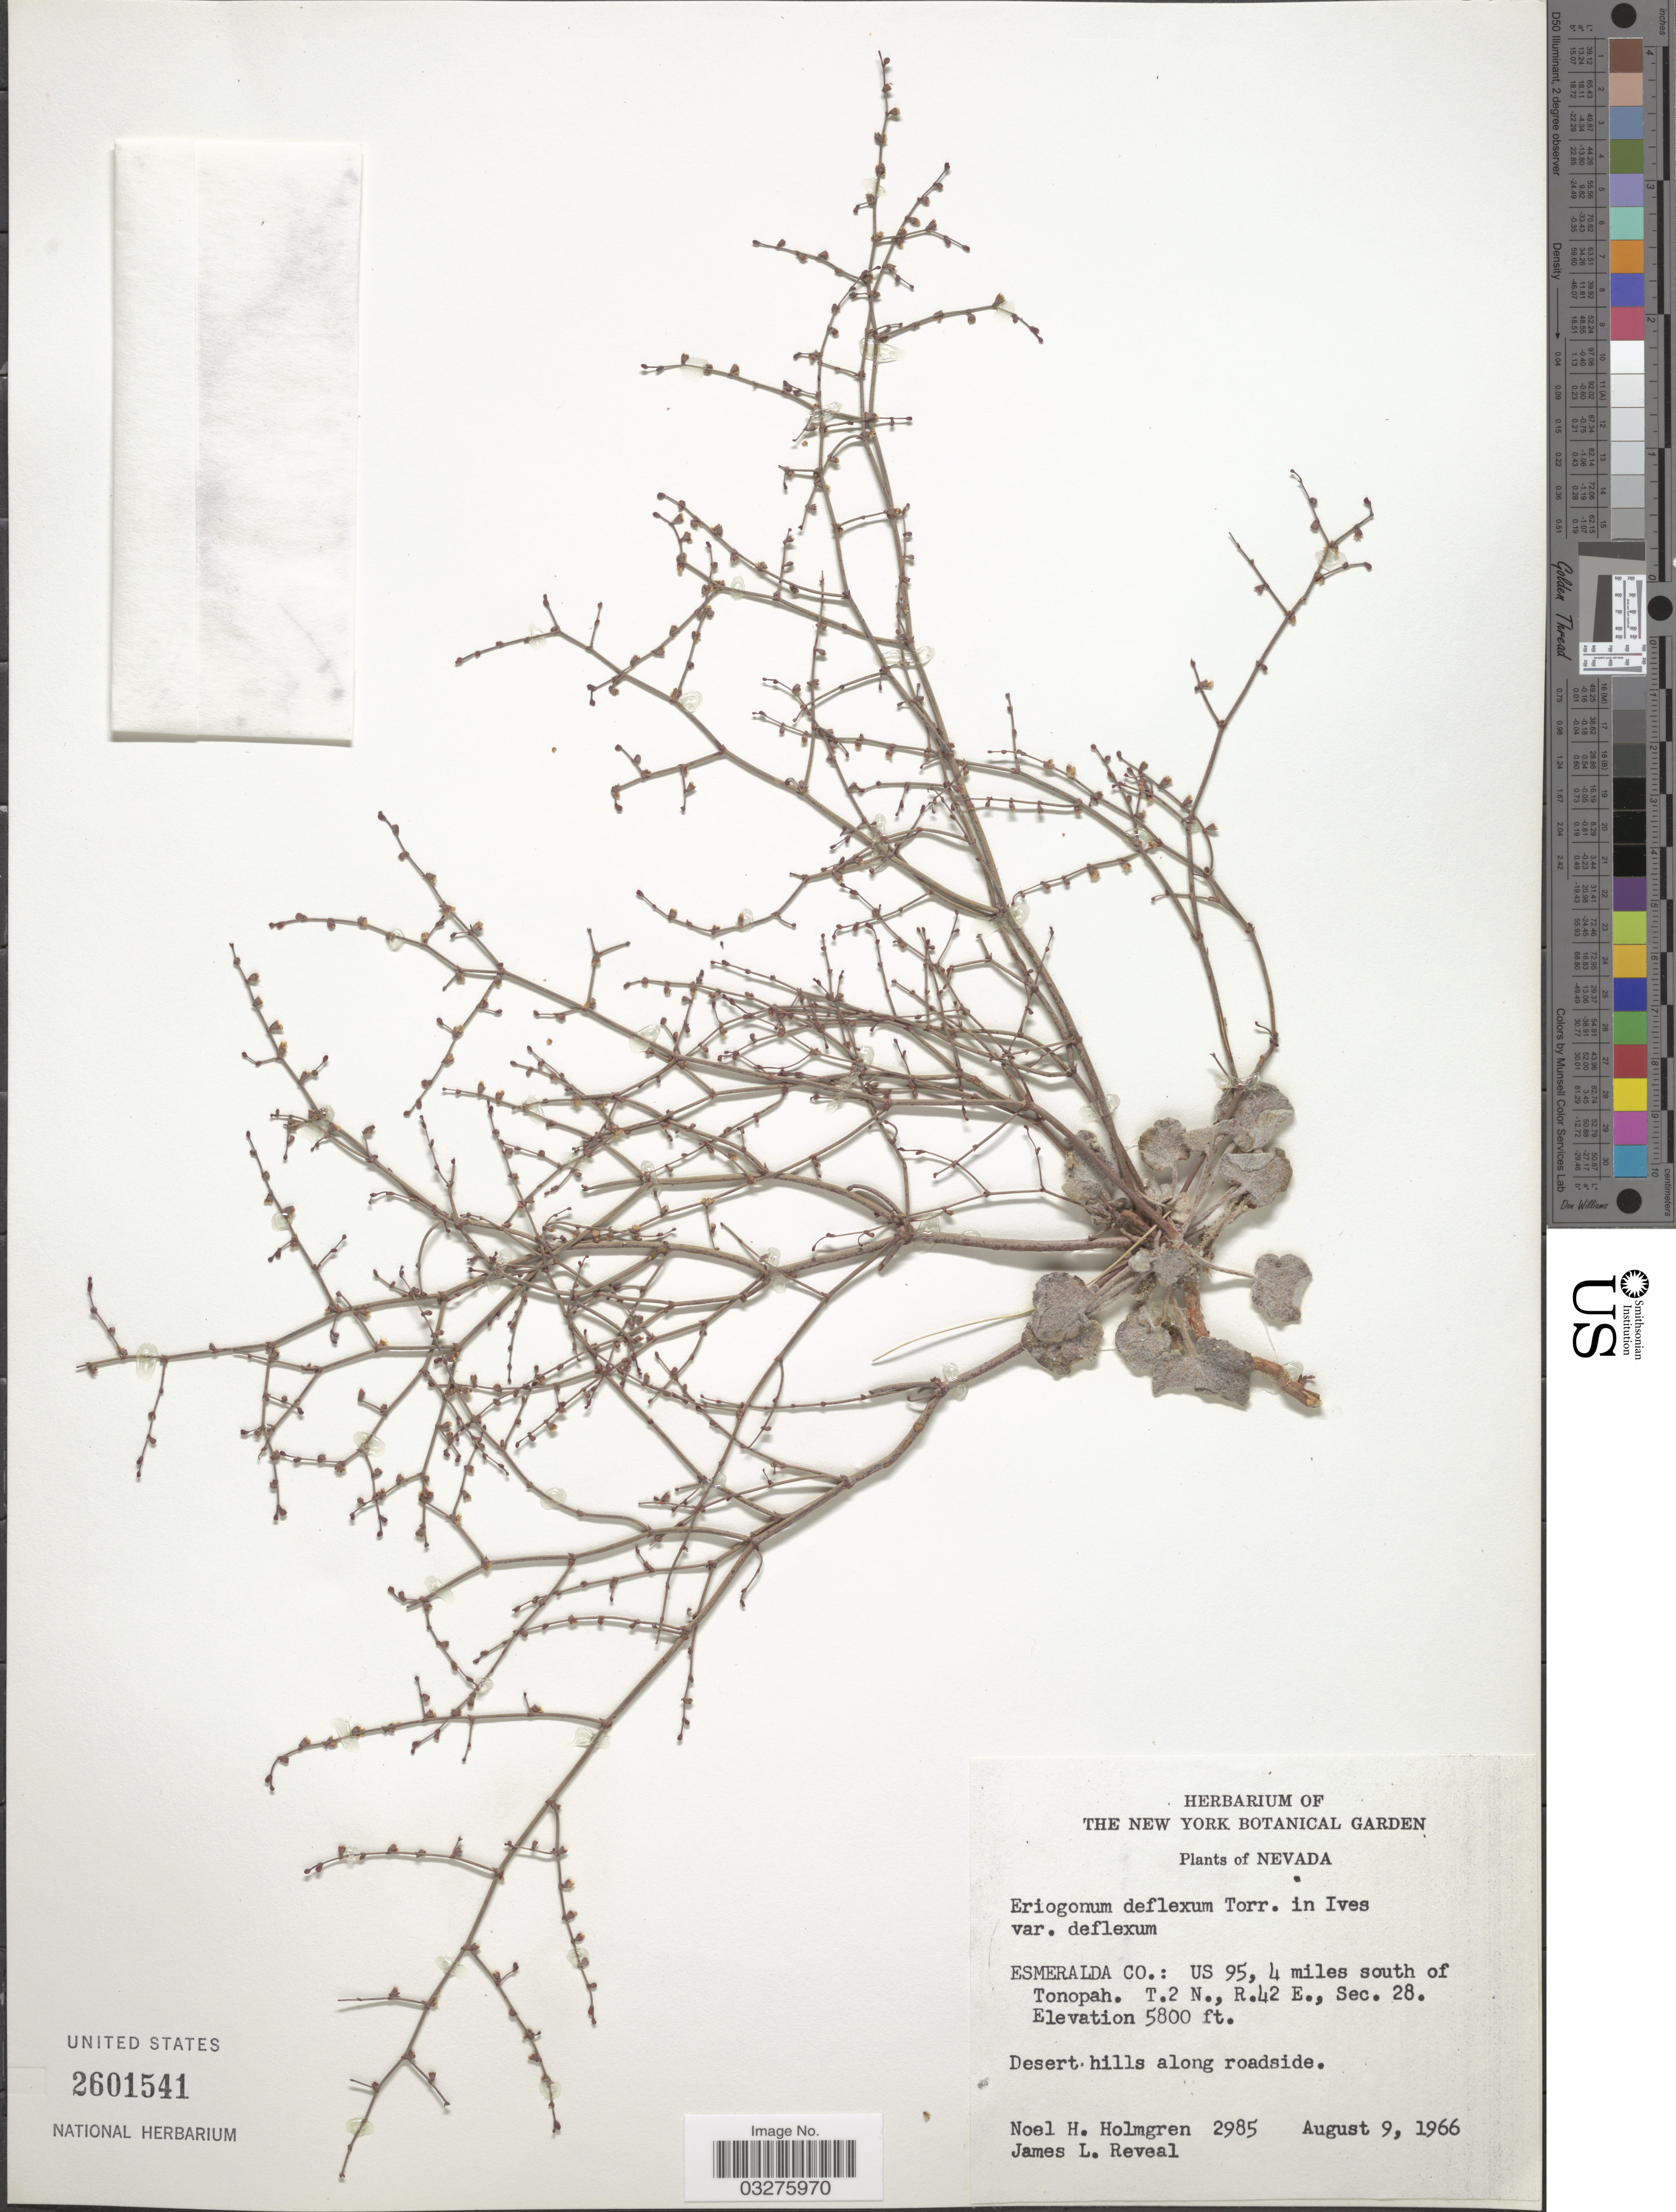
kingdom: Plantae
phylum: Tracheophyta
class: Magnoliopsida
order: Caryophyllales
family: Polygonaceae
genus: Eriogonum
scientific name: Eriogonum deflexum var. nevadense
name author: Reveal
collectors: N. H. Holmgren & J. L. Reveal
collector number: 2985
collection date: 1966-08-09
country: United States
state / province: Nevada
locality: Esmeralda Co.: US 95, 4 miles south of Tonopah. T.2 N., R.42 E., Sec. 28.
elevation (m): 1768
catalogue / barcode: US 2601541